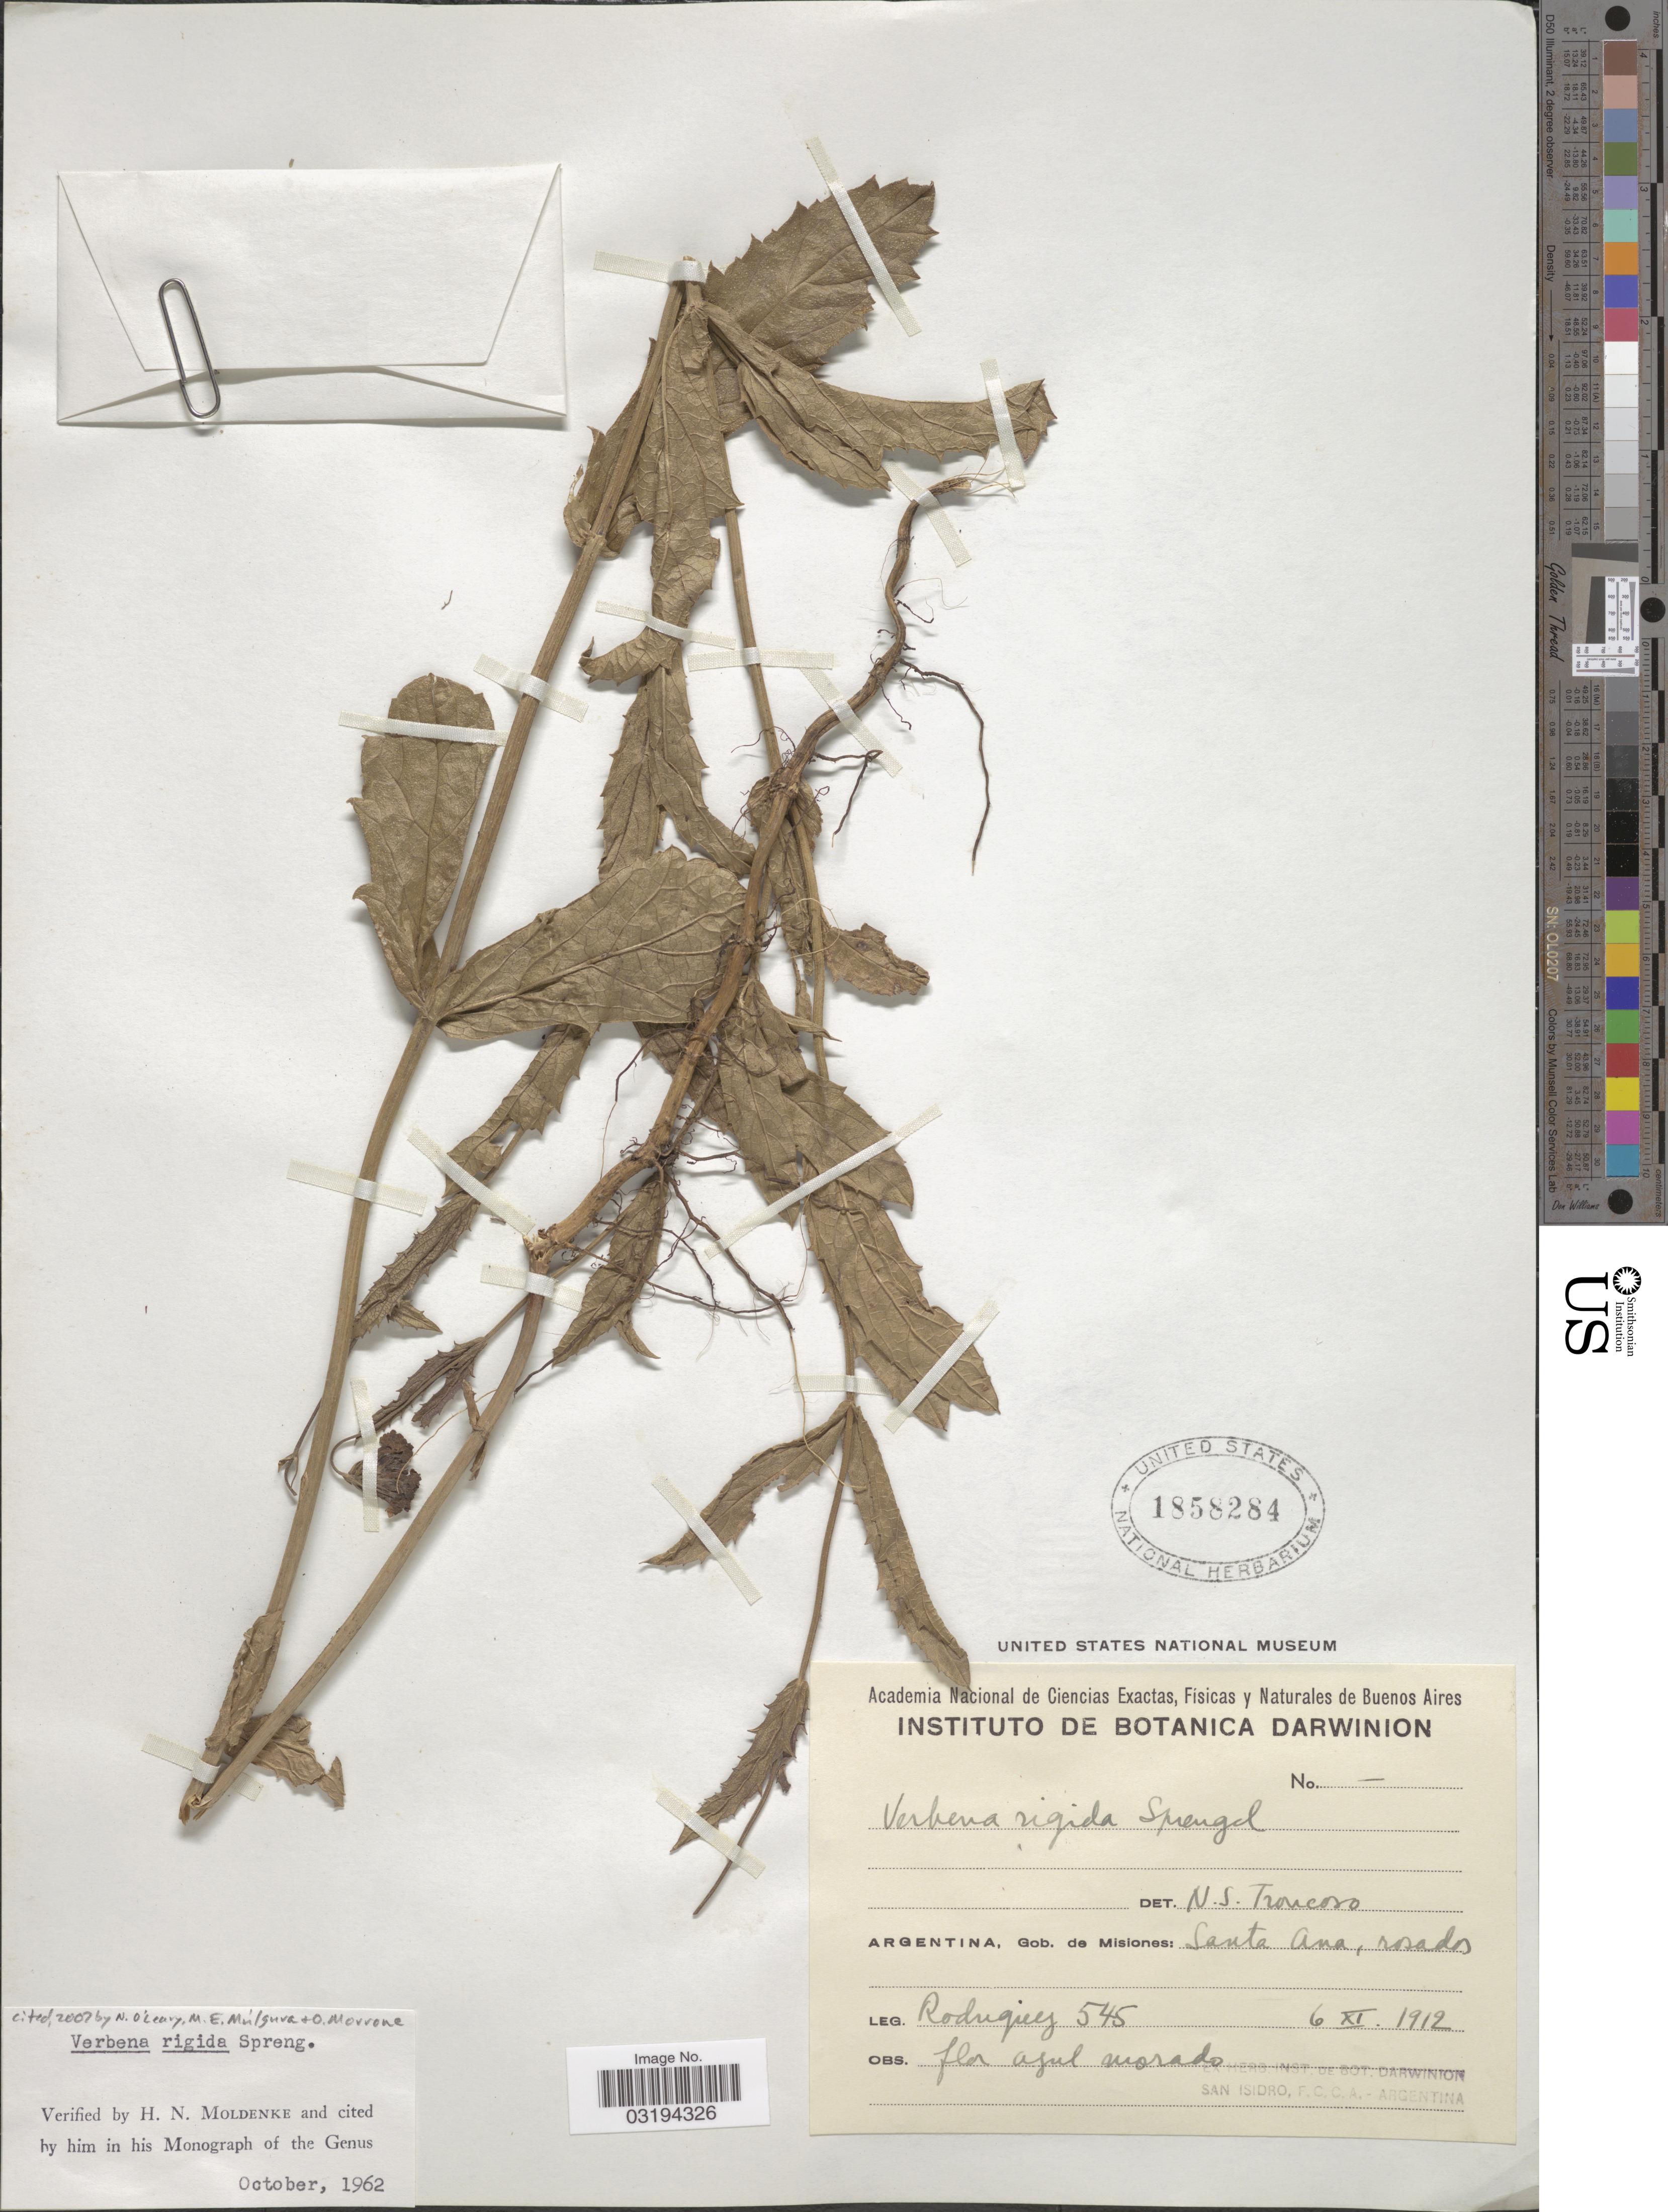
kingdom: Plantae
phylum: Tracheophyta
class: Magnoliopsida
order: Lamiales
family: Verbenaceae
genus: Verbena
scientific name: Verbena rigida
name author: Spreng.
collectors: Rodriguez, --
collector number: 545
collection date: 1912-11-06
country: Argentina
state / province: Misiones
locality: Gob. de Misiones: Santa Ana.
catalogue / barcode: US 1858284